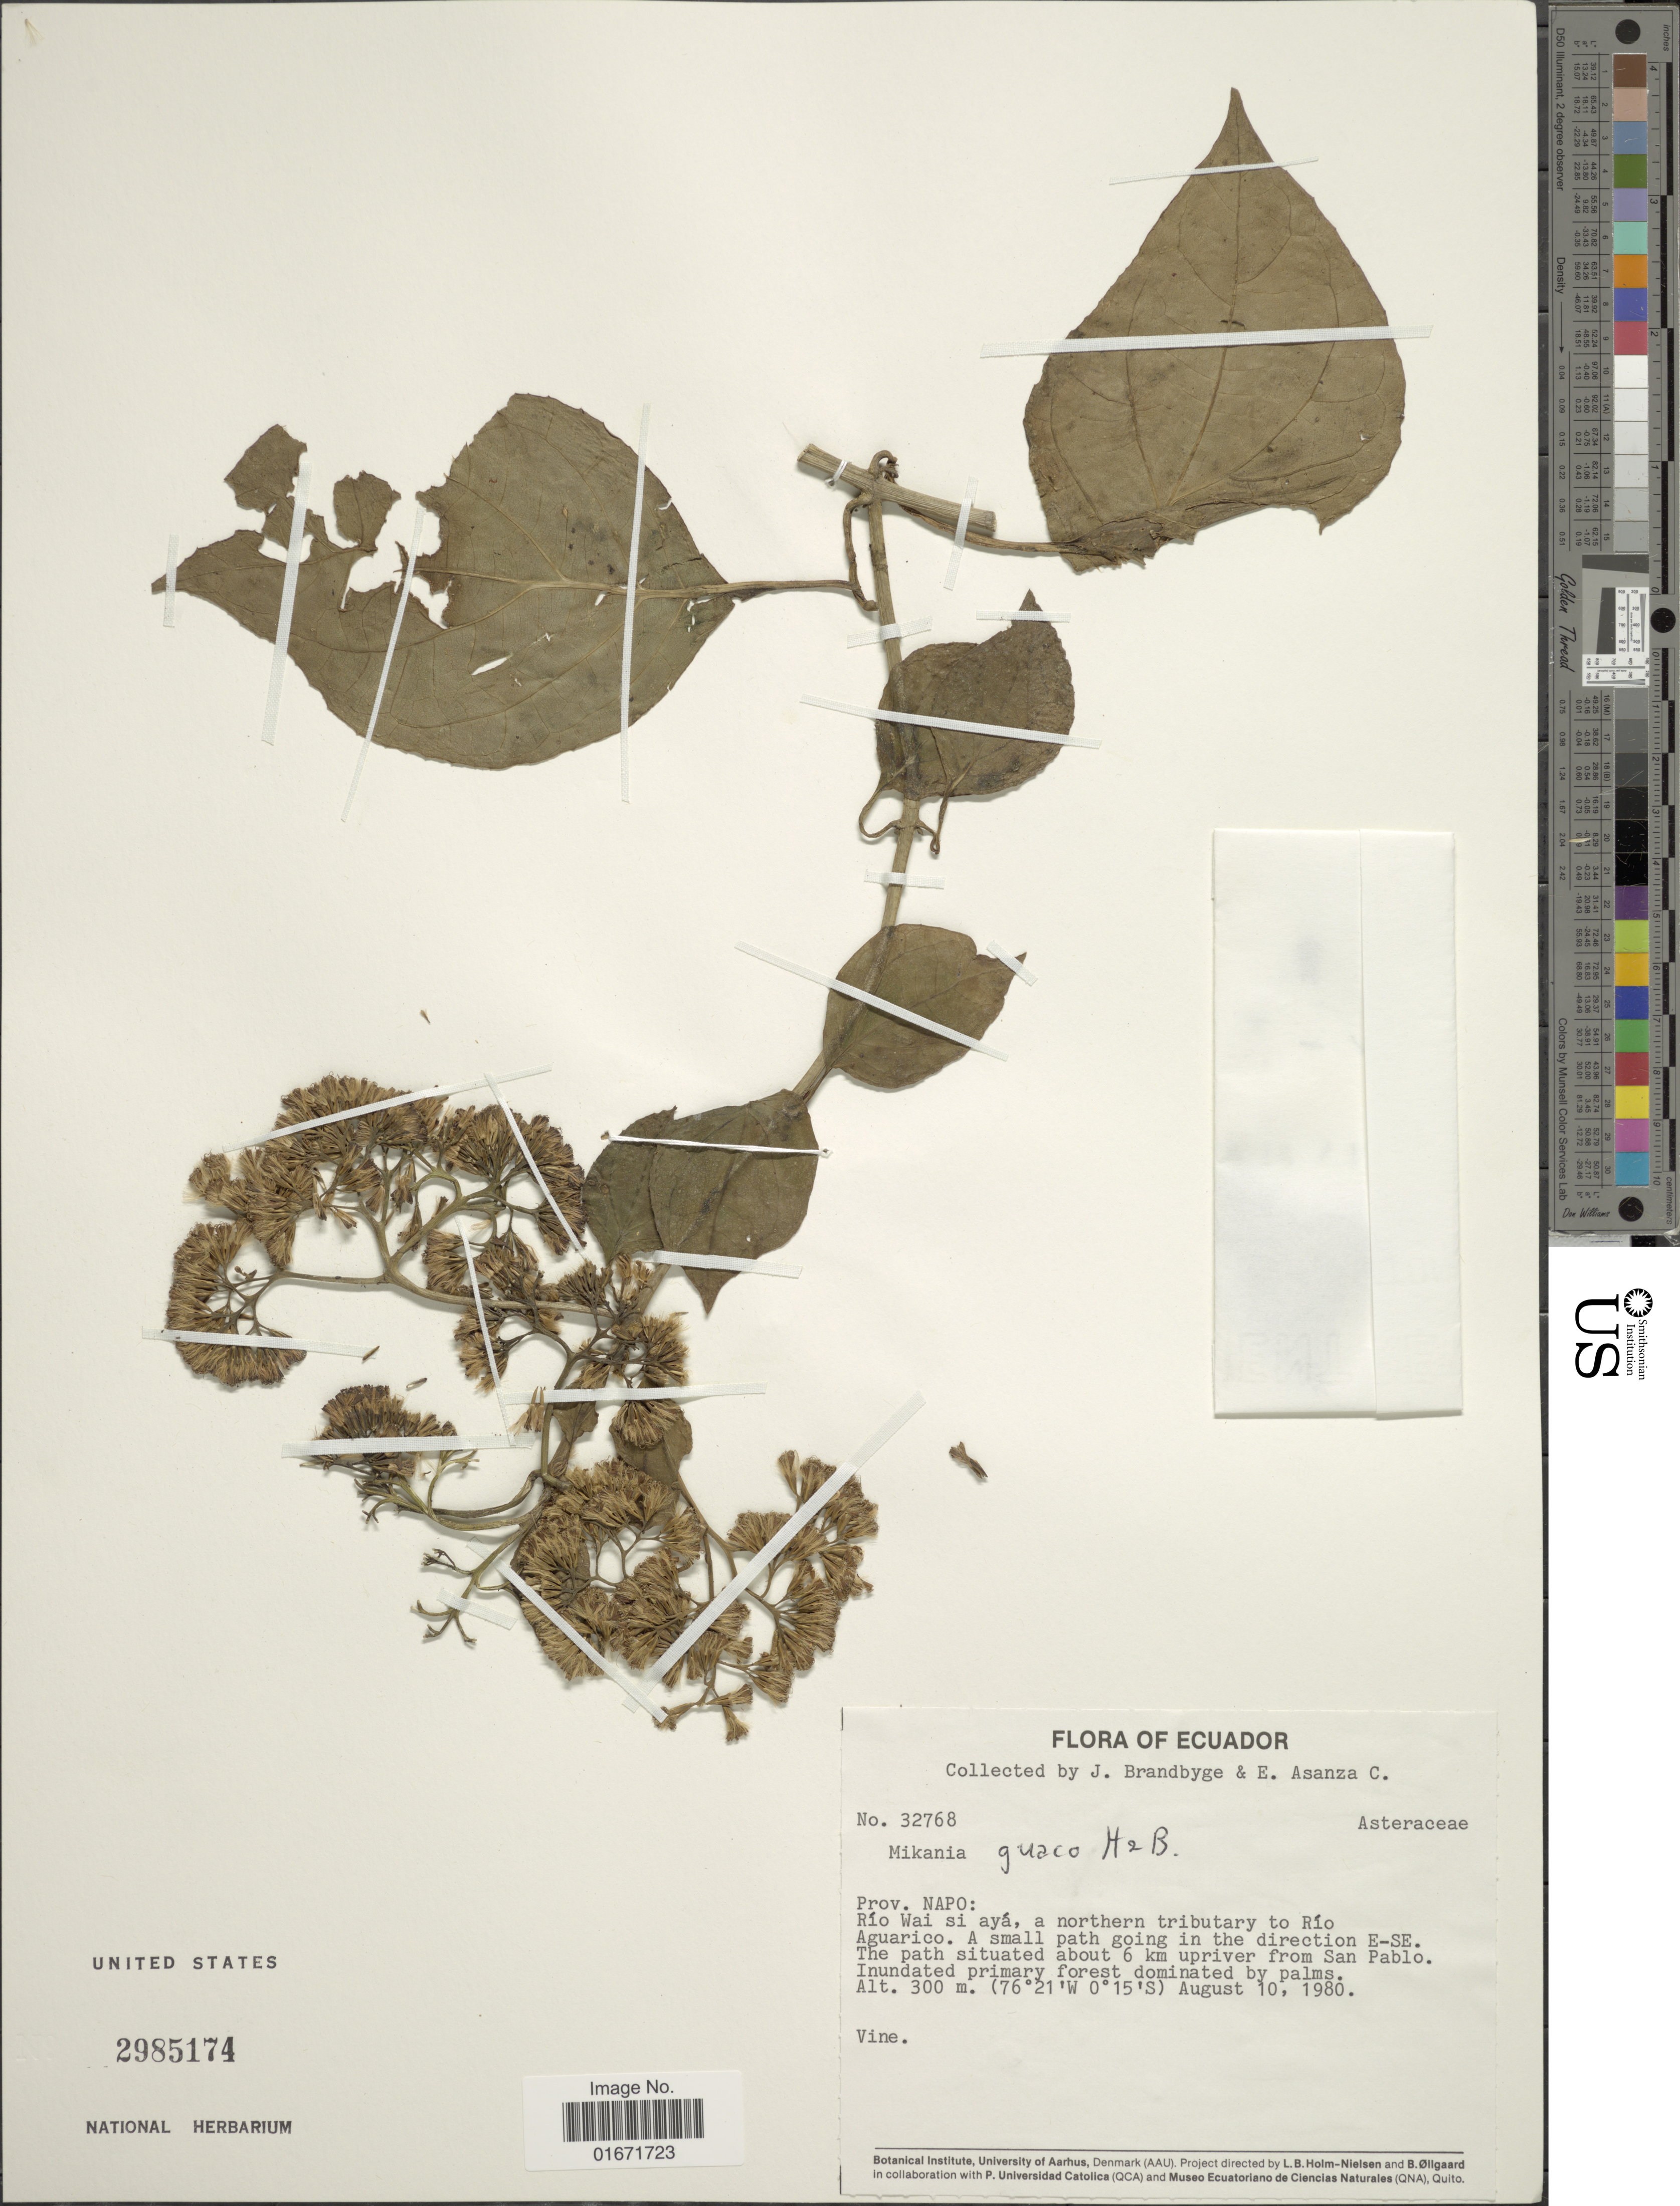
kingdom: Plantae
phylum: Tracheophyta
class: Magnoliopsida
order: Asterales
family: Asteraceae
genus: Mikania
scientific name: Mikania guaco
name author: Humb. & Bonpl.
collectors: J. Brandbyge & E. Asanza C.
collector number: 32768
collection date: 1980-08-10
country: Ecuador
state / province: Napo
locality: Prov. Napo: Río Wai si ayá, a northern tributary to Río Aguarico. A small path going in the direction E-SE. The path situated about 6 km upriver from San Pablo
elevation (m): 300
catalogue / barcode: US 2985174